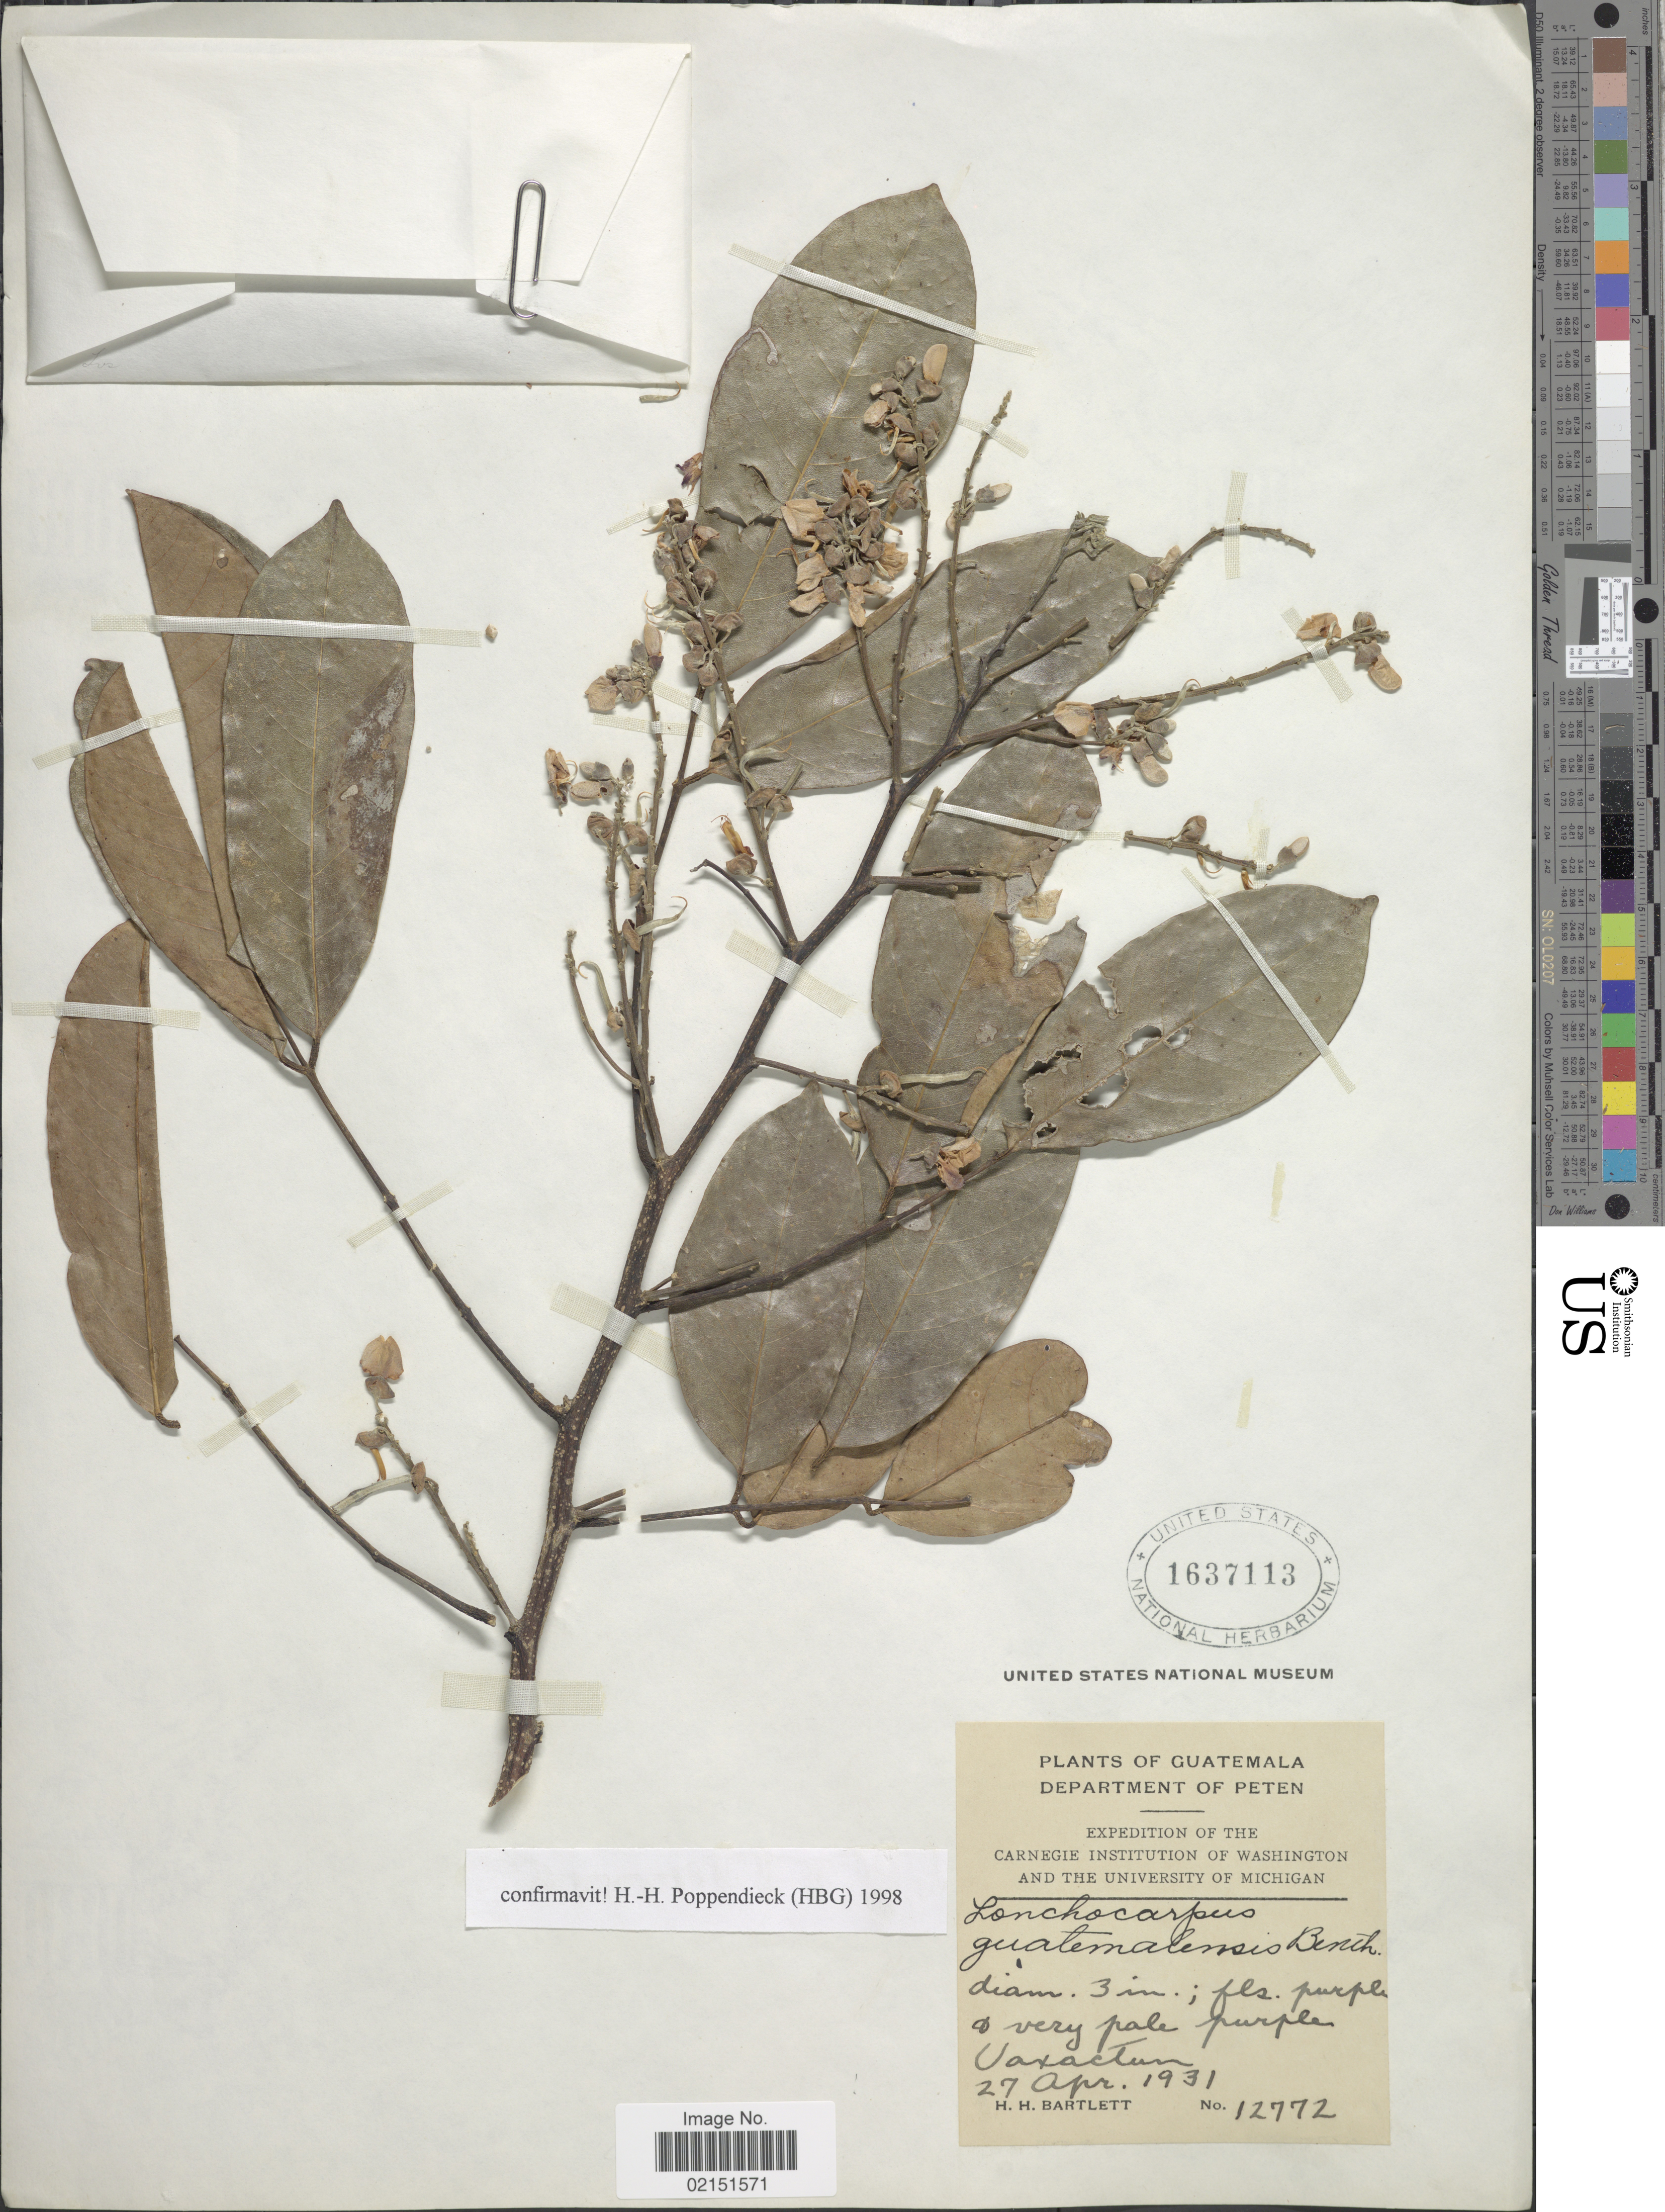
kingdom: Plantae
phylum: Tracheophyta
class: Magnoliopsida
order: Fabales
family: Fabaceae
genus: Lonchocarpus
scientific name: Lonchocarpus guatemalensis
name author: Benth.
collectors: H. H. Bartlett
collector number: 12772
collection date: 1931-04-27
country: Guatemala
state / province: El Petén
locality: Department of Peten. Uaxactun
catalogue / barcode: US 1637113